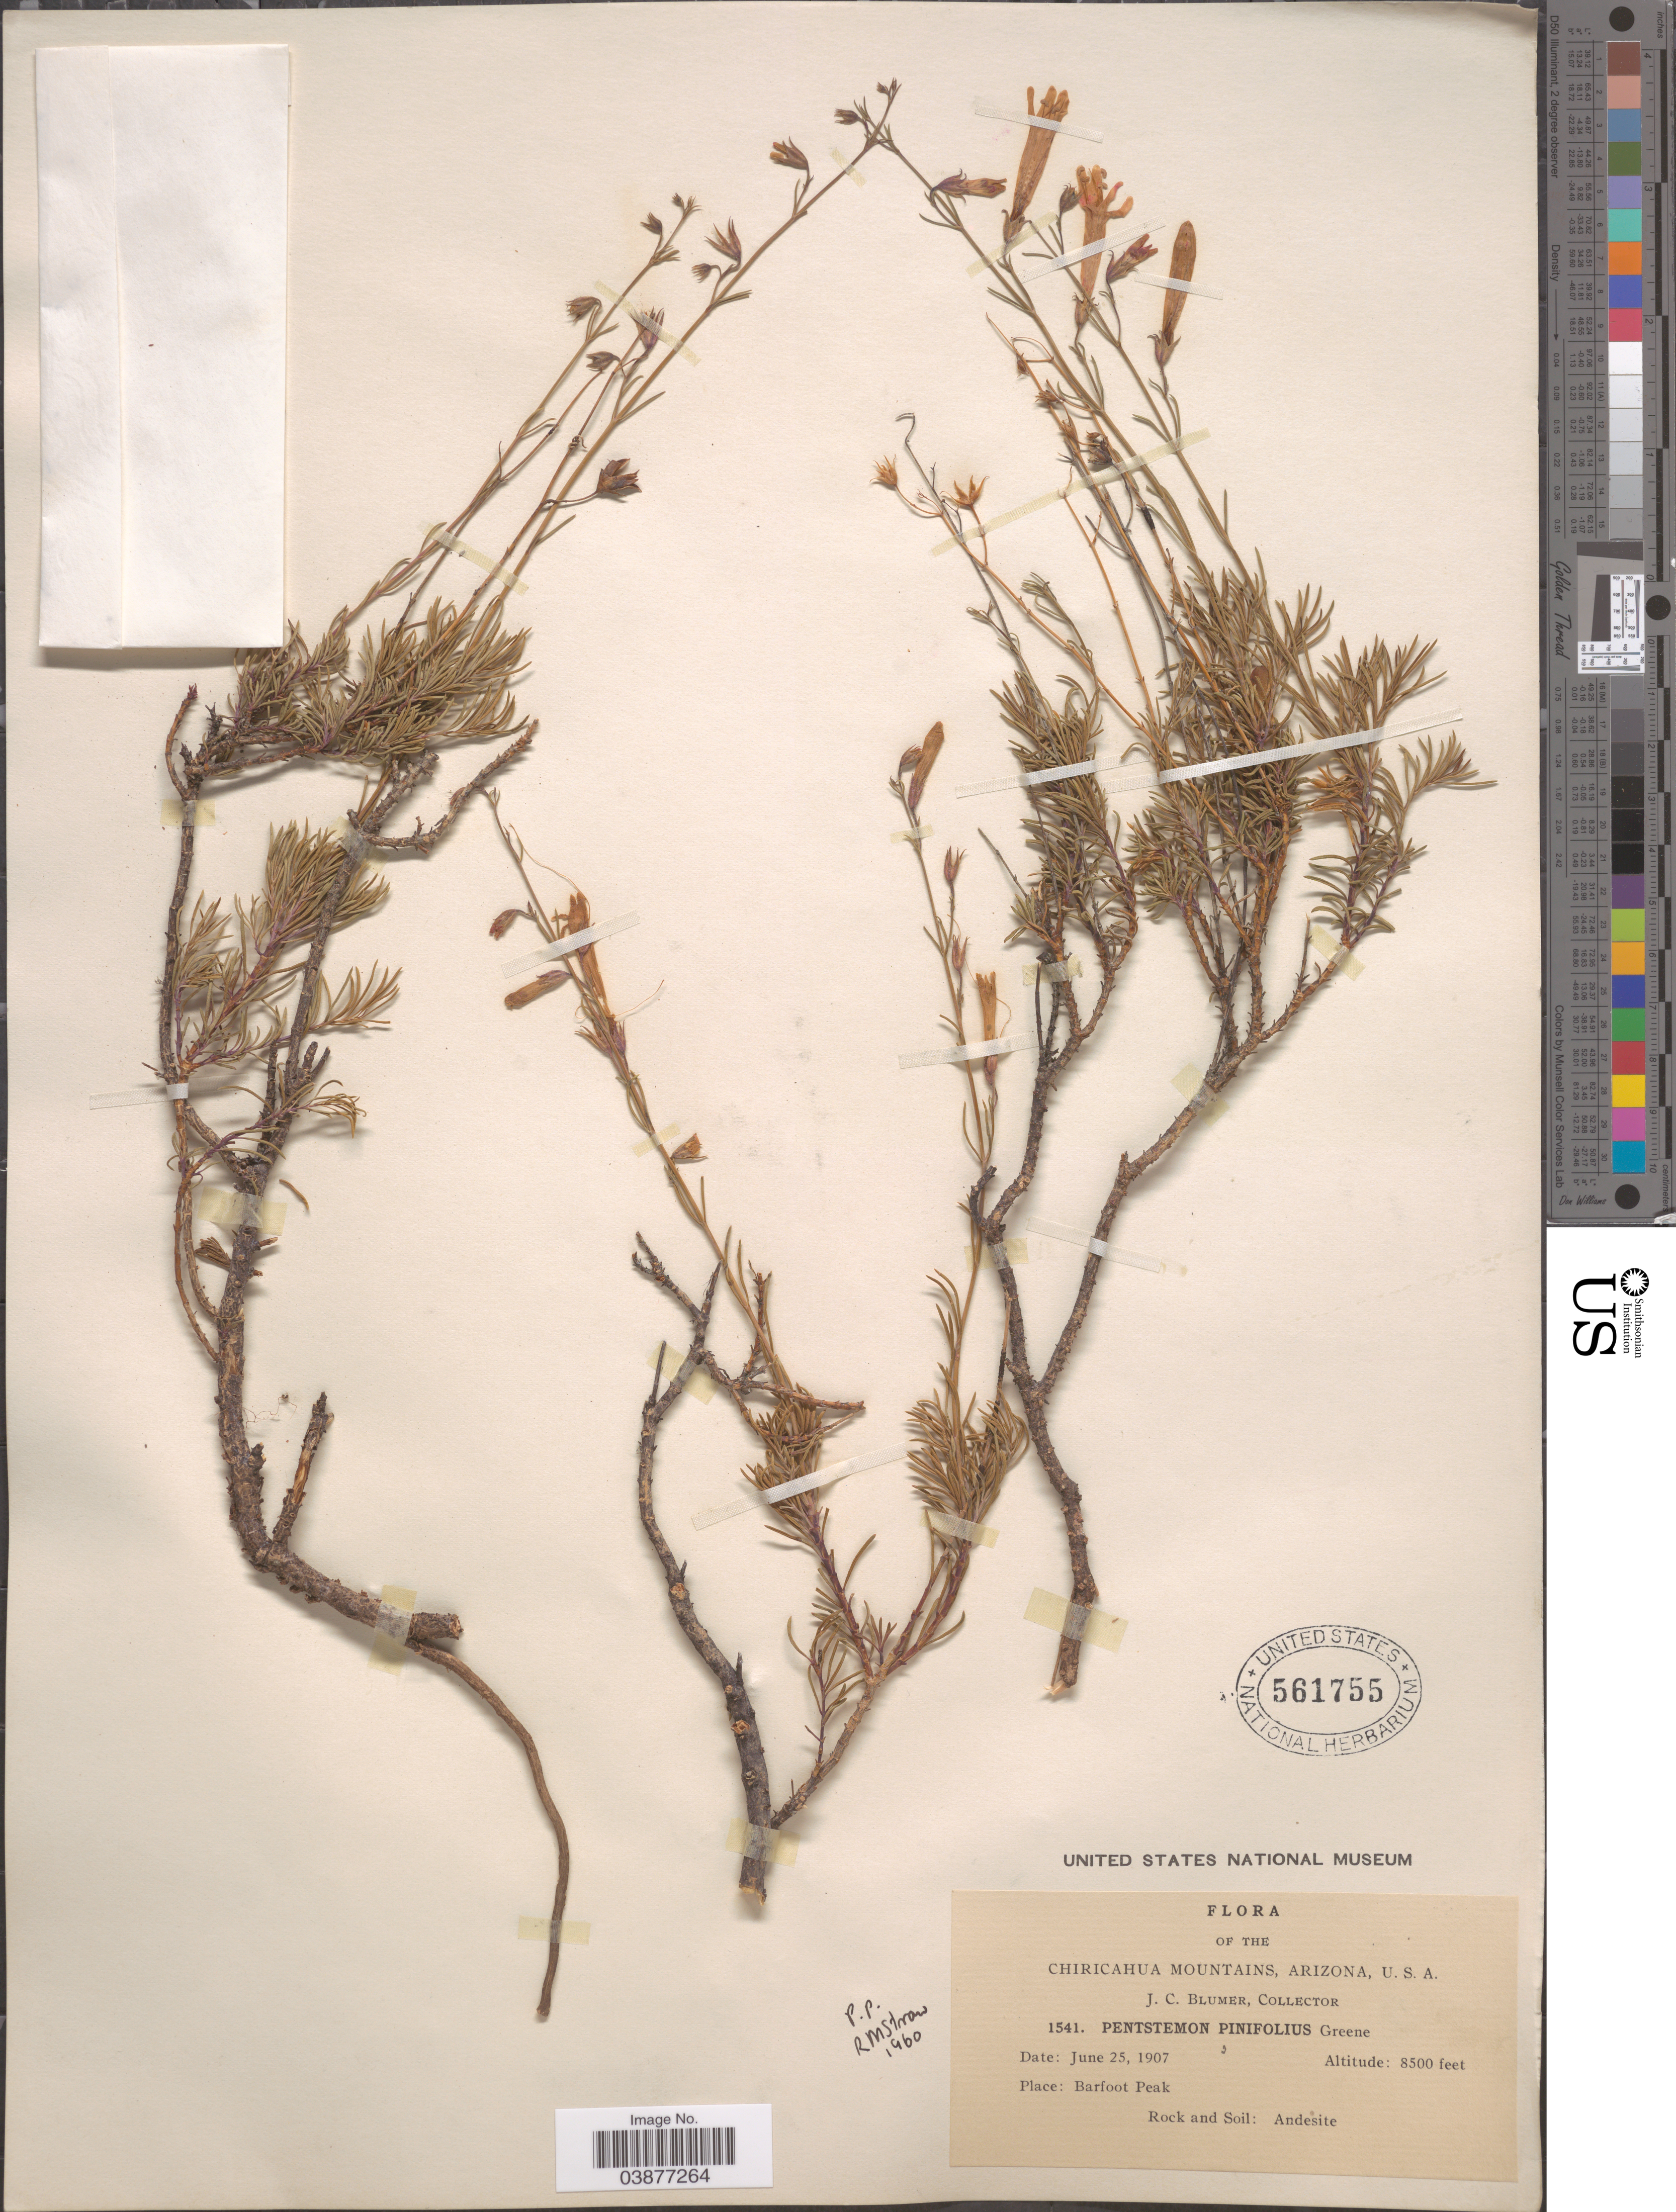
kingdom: Plantae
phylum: Tracheophyta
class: Magnoliopsida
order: Lamiales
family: Plantaginaceae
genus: Penstemon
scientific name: Penstemon pinifolius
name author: Greene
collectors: J. C. Blumer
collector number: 1541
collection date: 1907-06-25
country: United States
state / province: Arizona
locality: Chiricahua Mountains. Barfoot Peak.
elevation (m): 2591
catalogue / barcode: US 561755